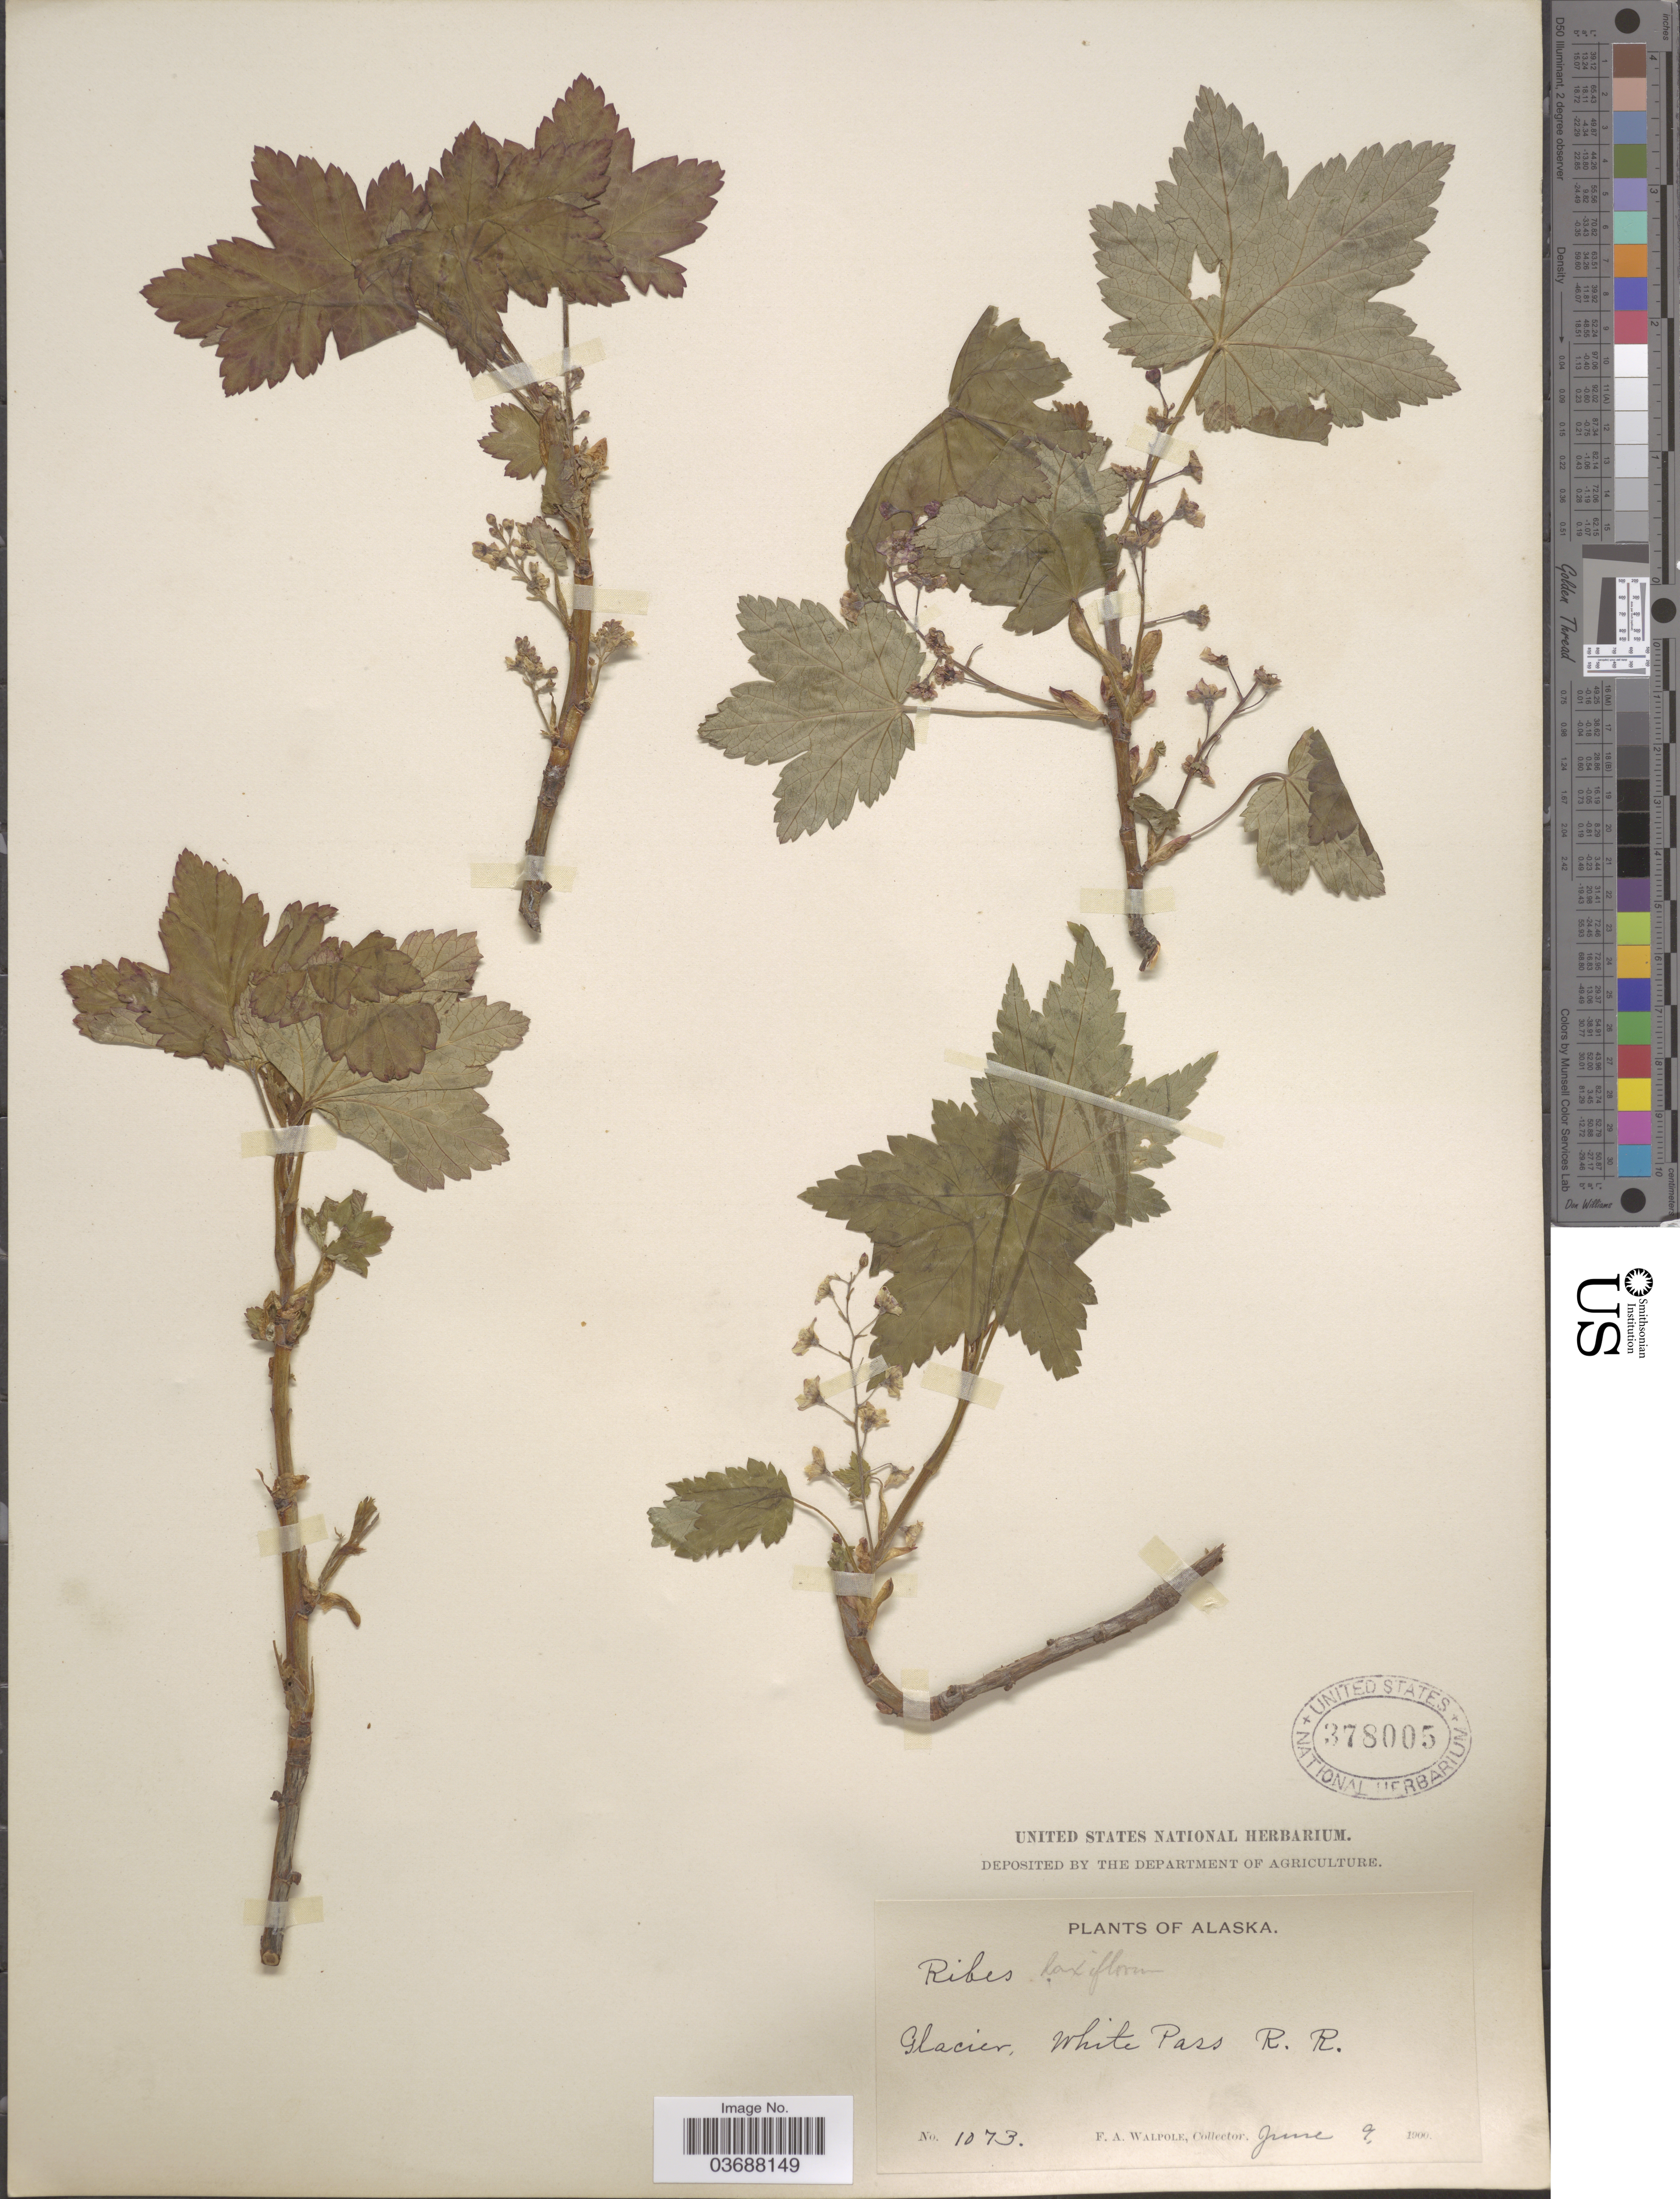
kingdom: Plantae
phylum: Tracheophyta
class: Magnoliopsida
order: Saxifragales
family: Grossulariaceae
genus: Ribes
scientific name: Ribes laxiflorum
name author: Pursh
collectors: F. Walpole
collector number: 1073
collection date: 1900-06-09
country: United States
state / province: Alaska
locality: Glacier, White Pass R. R.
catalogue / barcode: US 378005